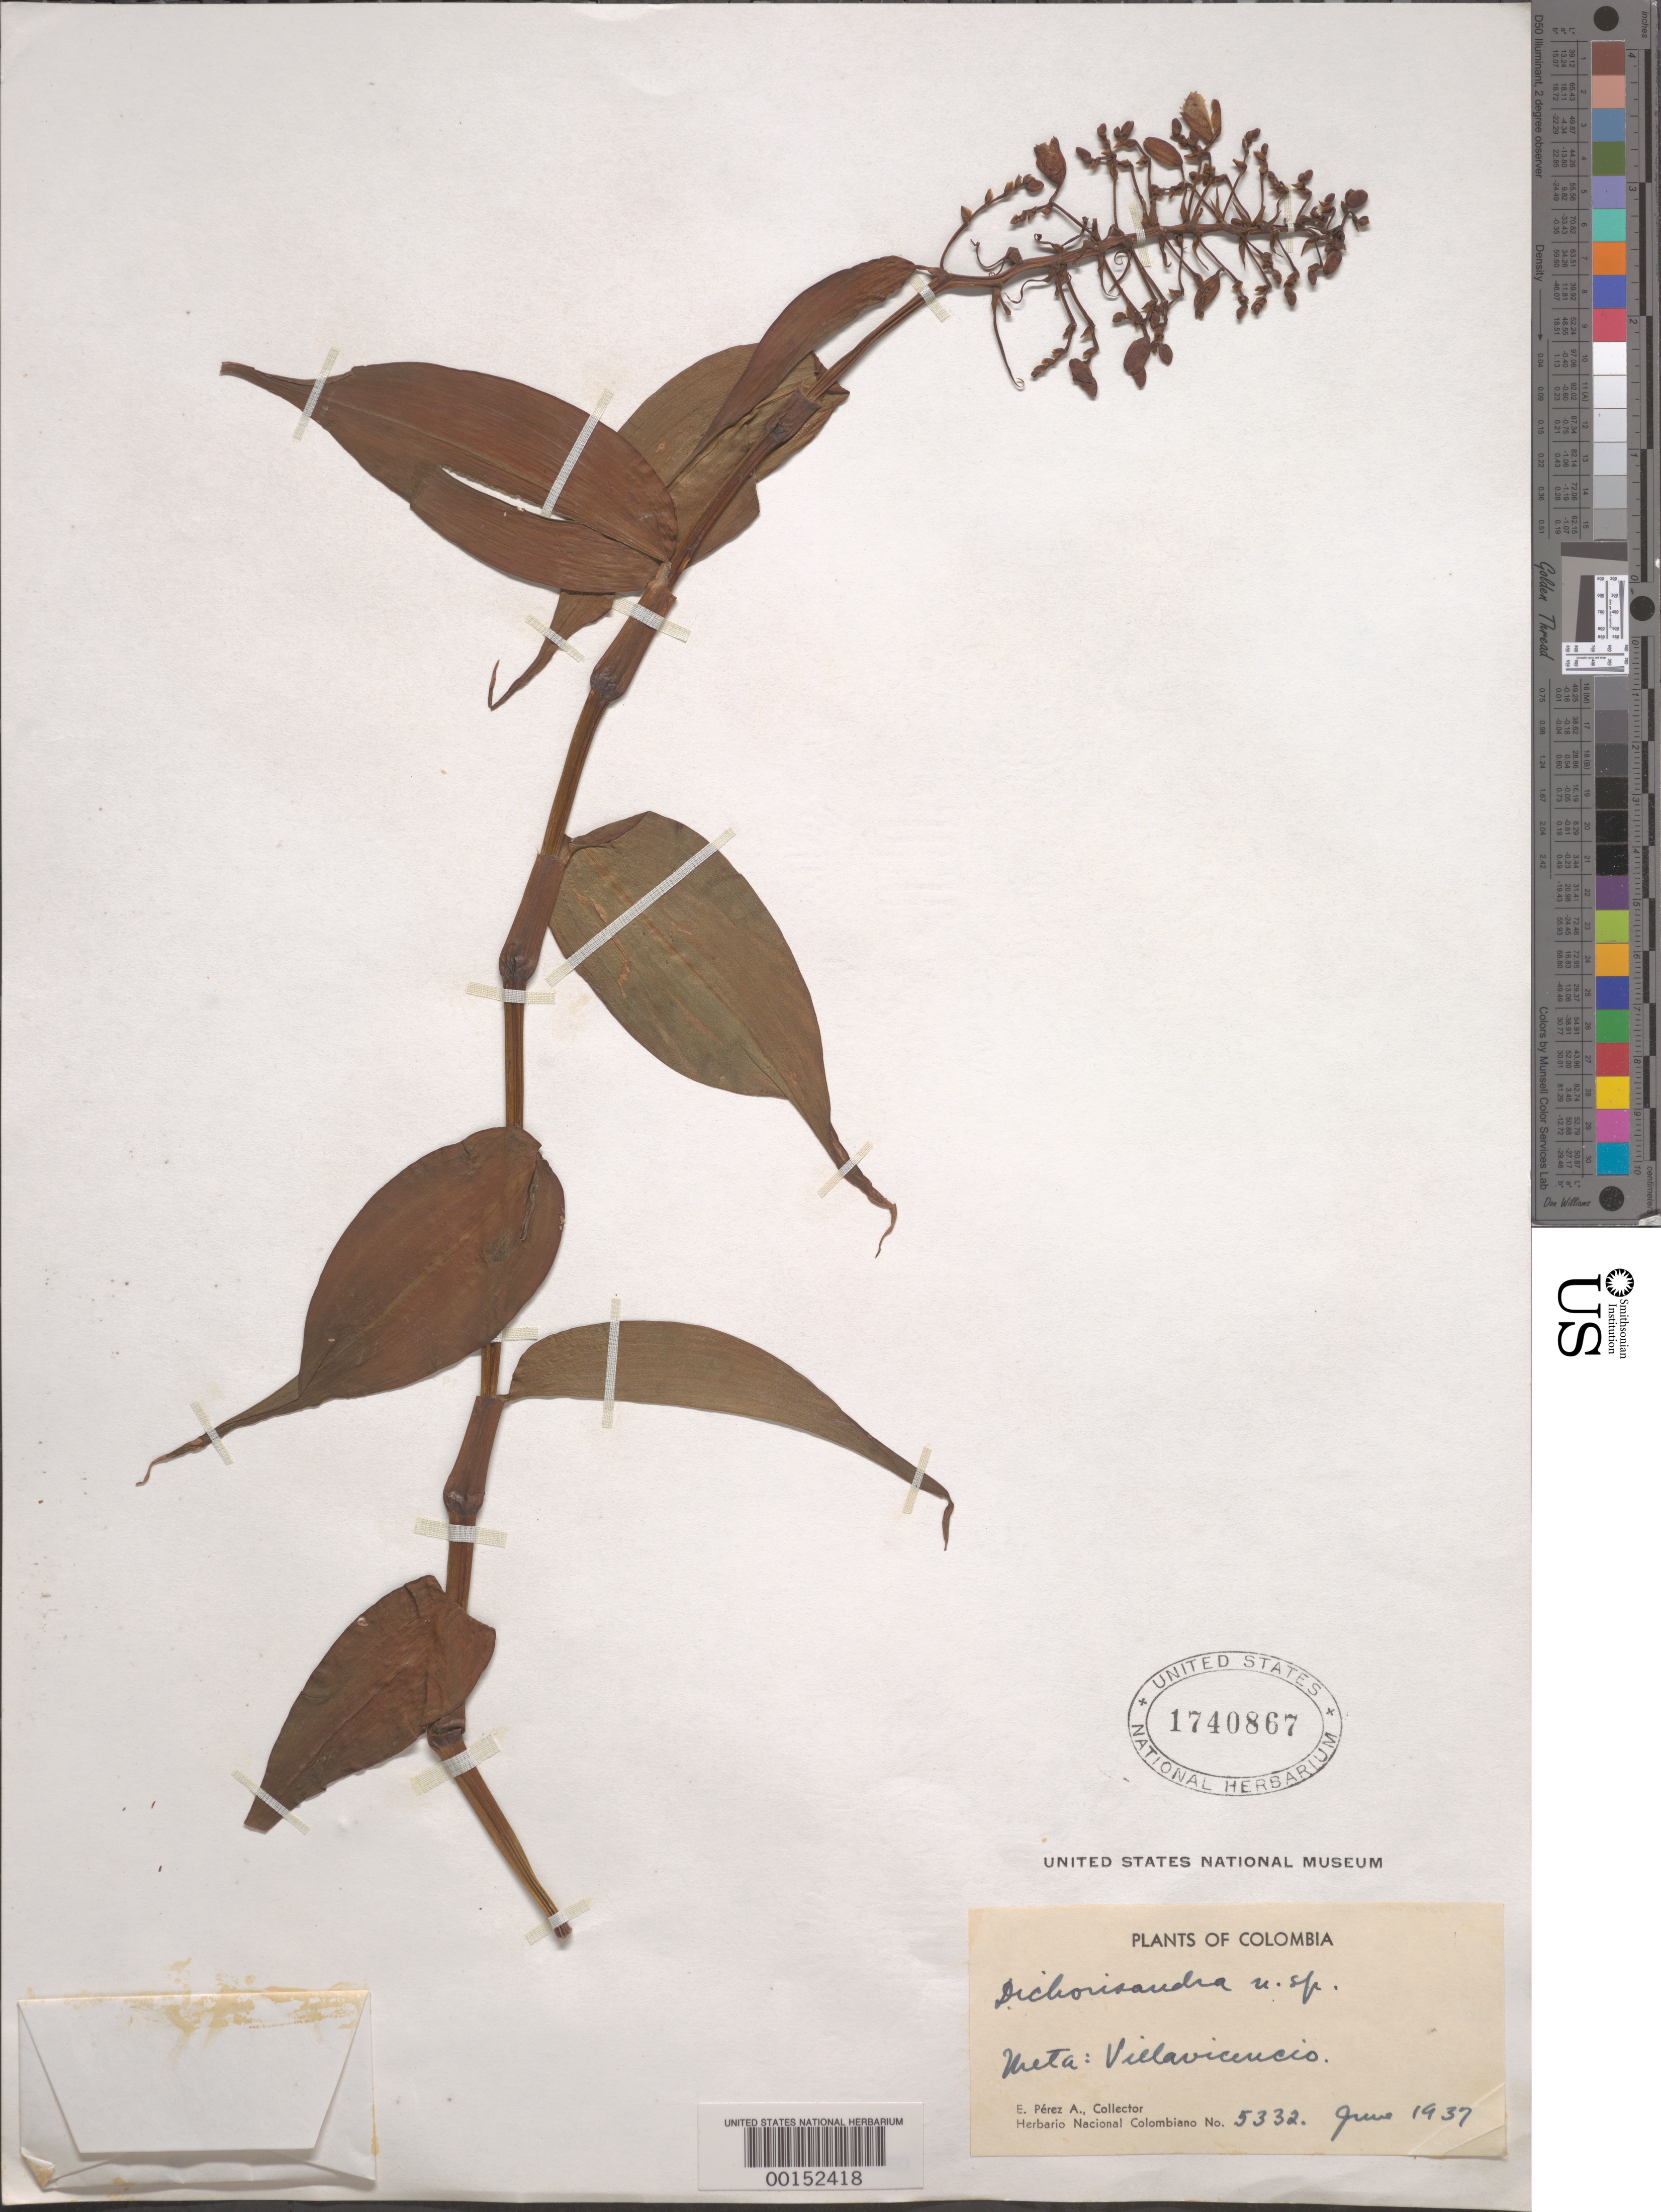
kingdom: Plantae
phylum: Tracheophyta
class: Liliopsida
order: Commelinales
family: Commelinaceae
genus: Dichorisandra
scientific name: Dichorisandra hexandra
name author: (Aubl.) Standl.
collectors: E. Perez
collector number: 5332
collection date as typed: Jun 1937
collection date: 1937-06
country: Colombia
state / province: Meta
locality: Villa Vicencia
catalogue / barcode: US 1740867